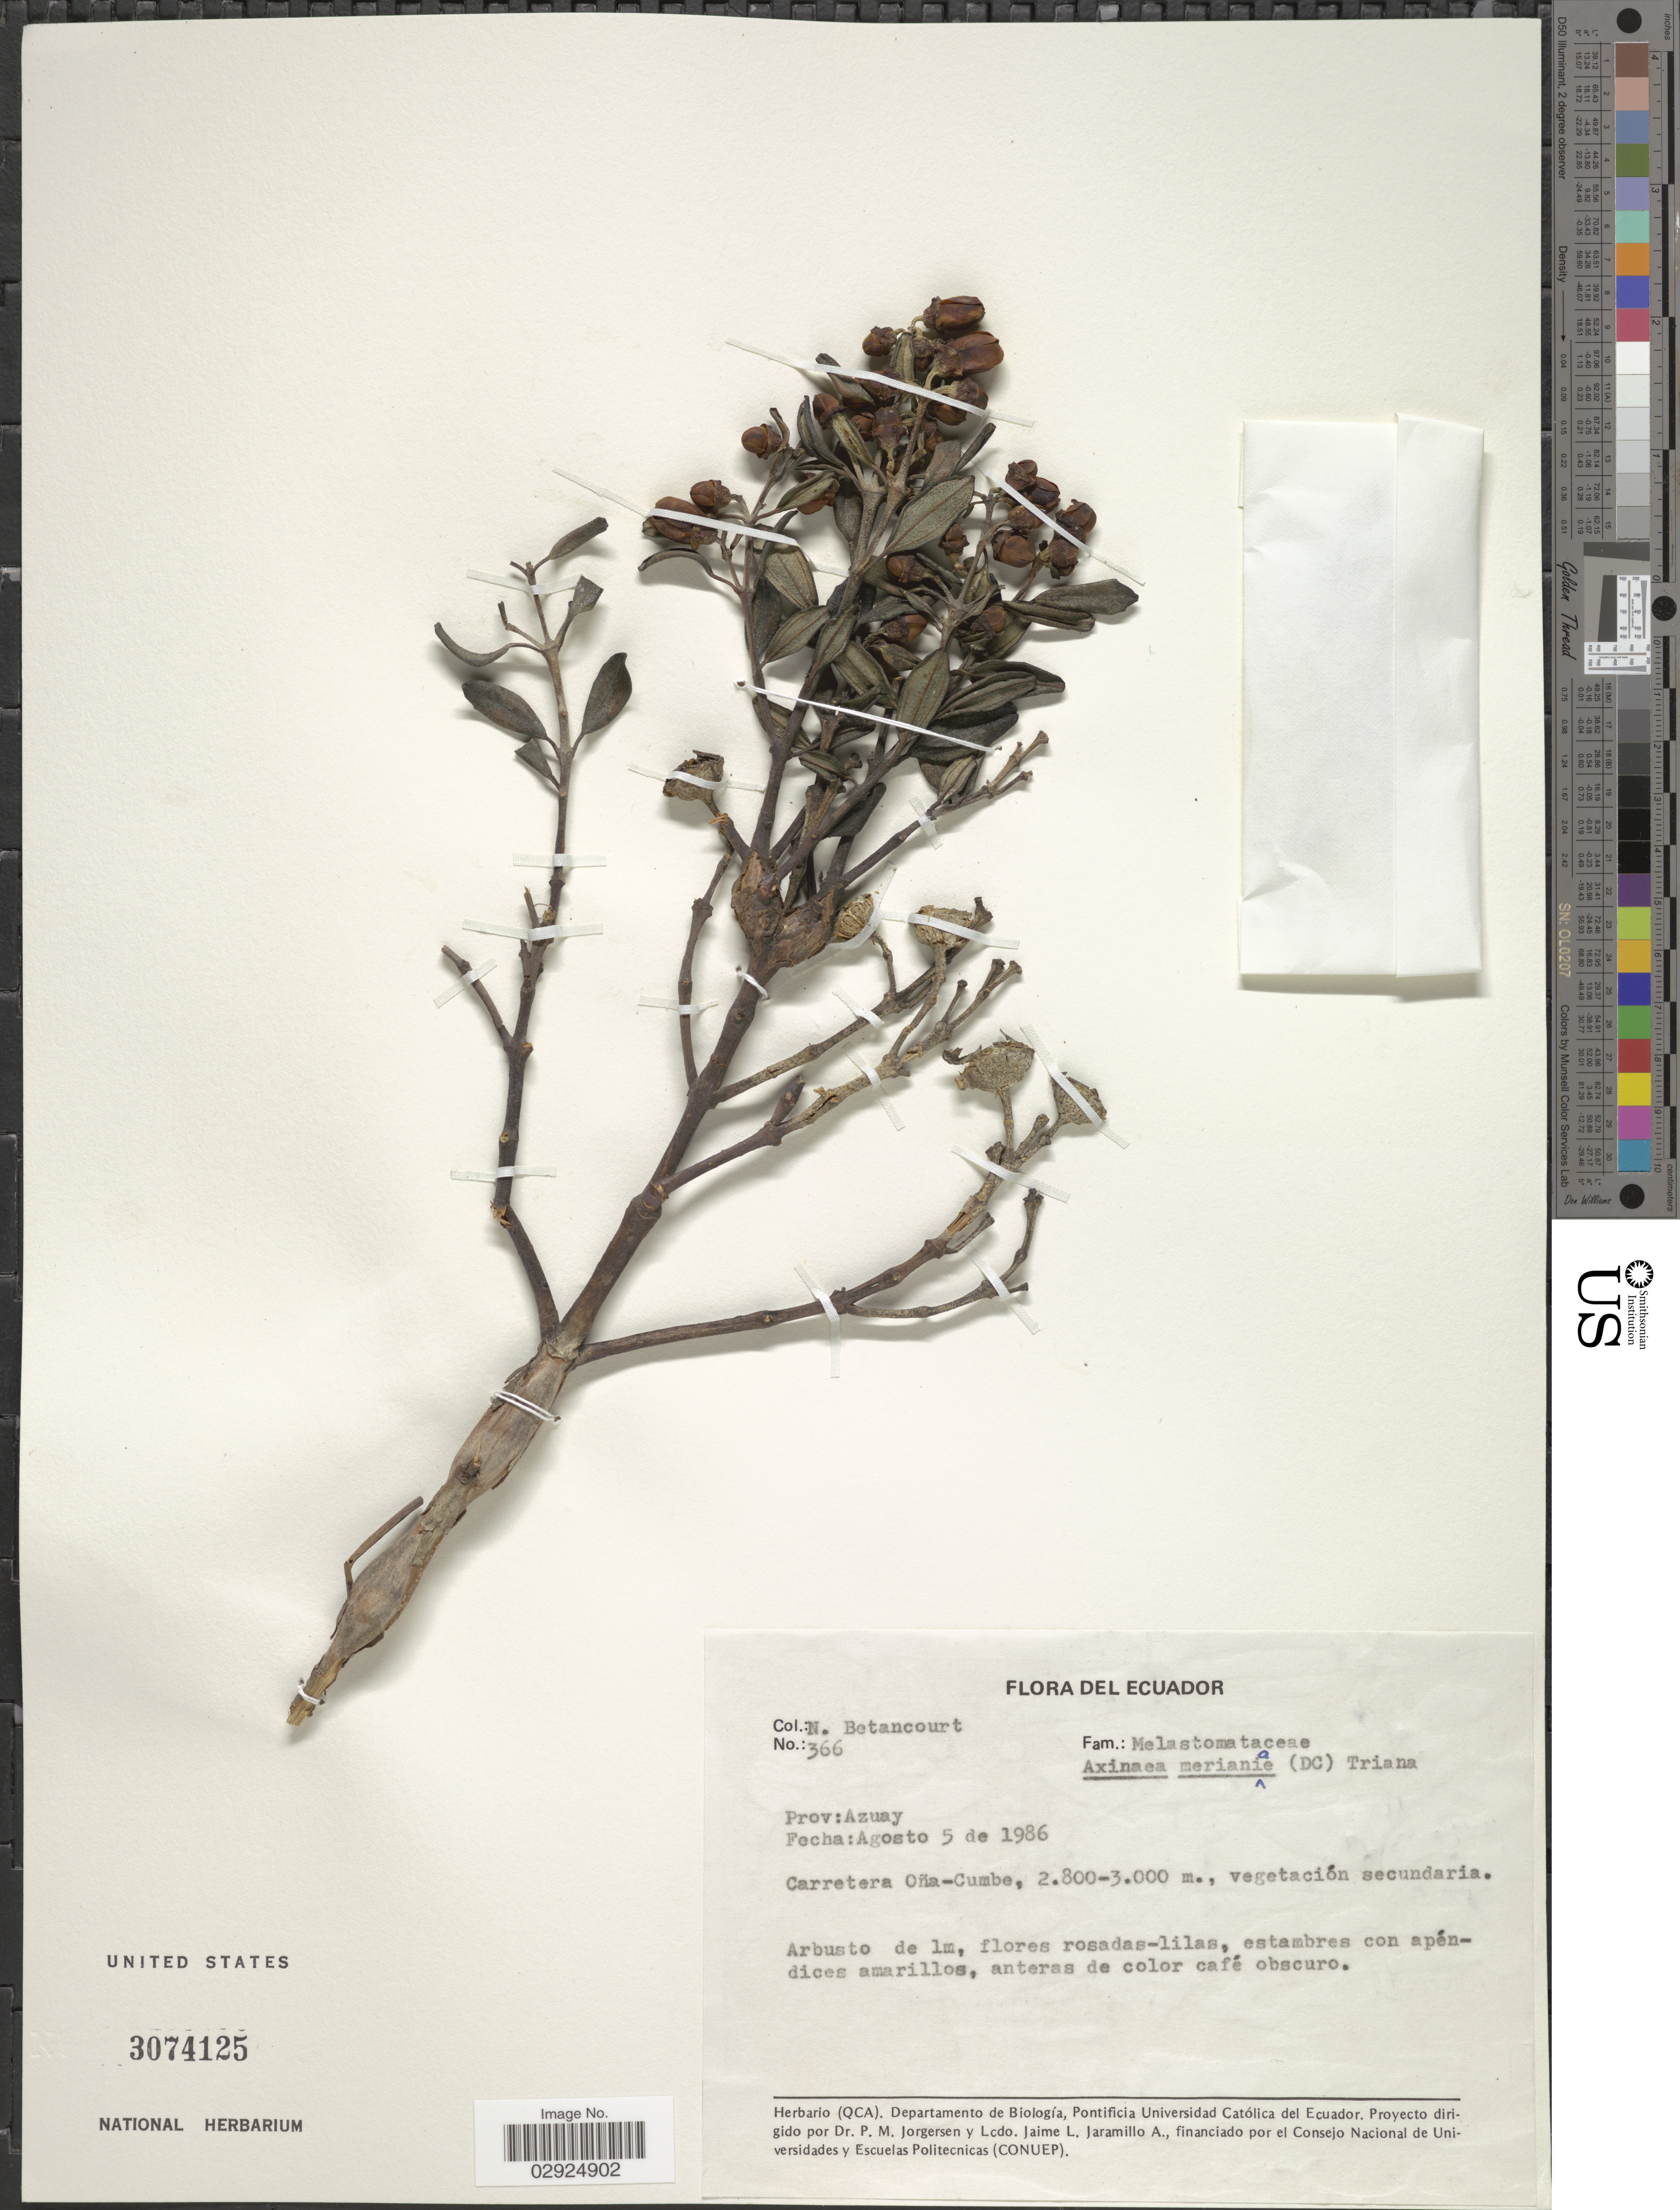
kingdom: Plantae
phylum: Tracheophyta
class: Magnoliopsida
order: Myrtales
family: Melastomataceae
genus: Axinaea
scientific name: Axinaea merianiae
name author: (DC.) Triana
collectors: N. Betancourt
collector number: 366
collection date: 1986-08-05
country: Ecuador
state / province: Azuay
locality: Prov. Azuay, Carretera Oña-Cumbe.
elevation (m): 2800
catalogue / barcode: US 3074125